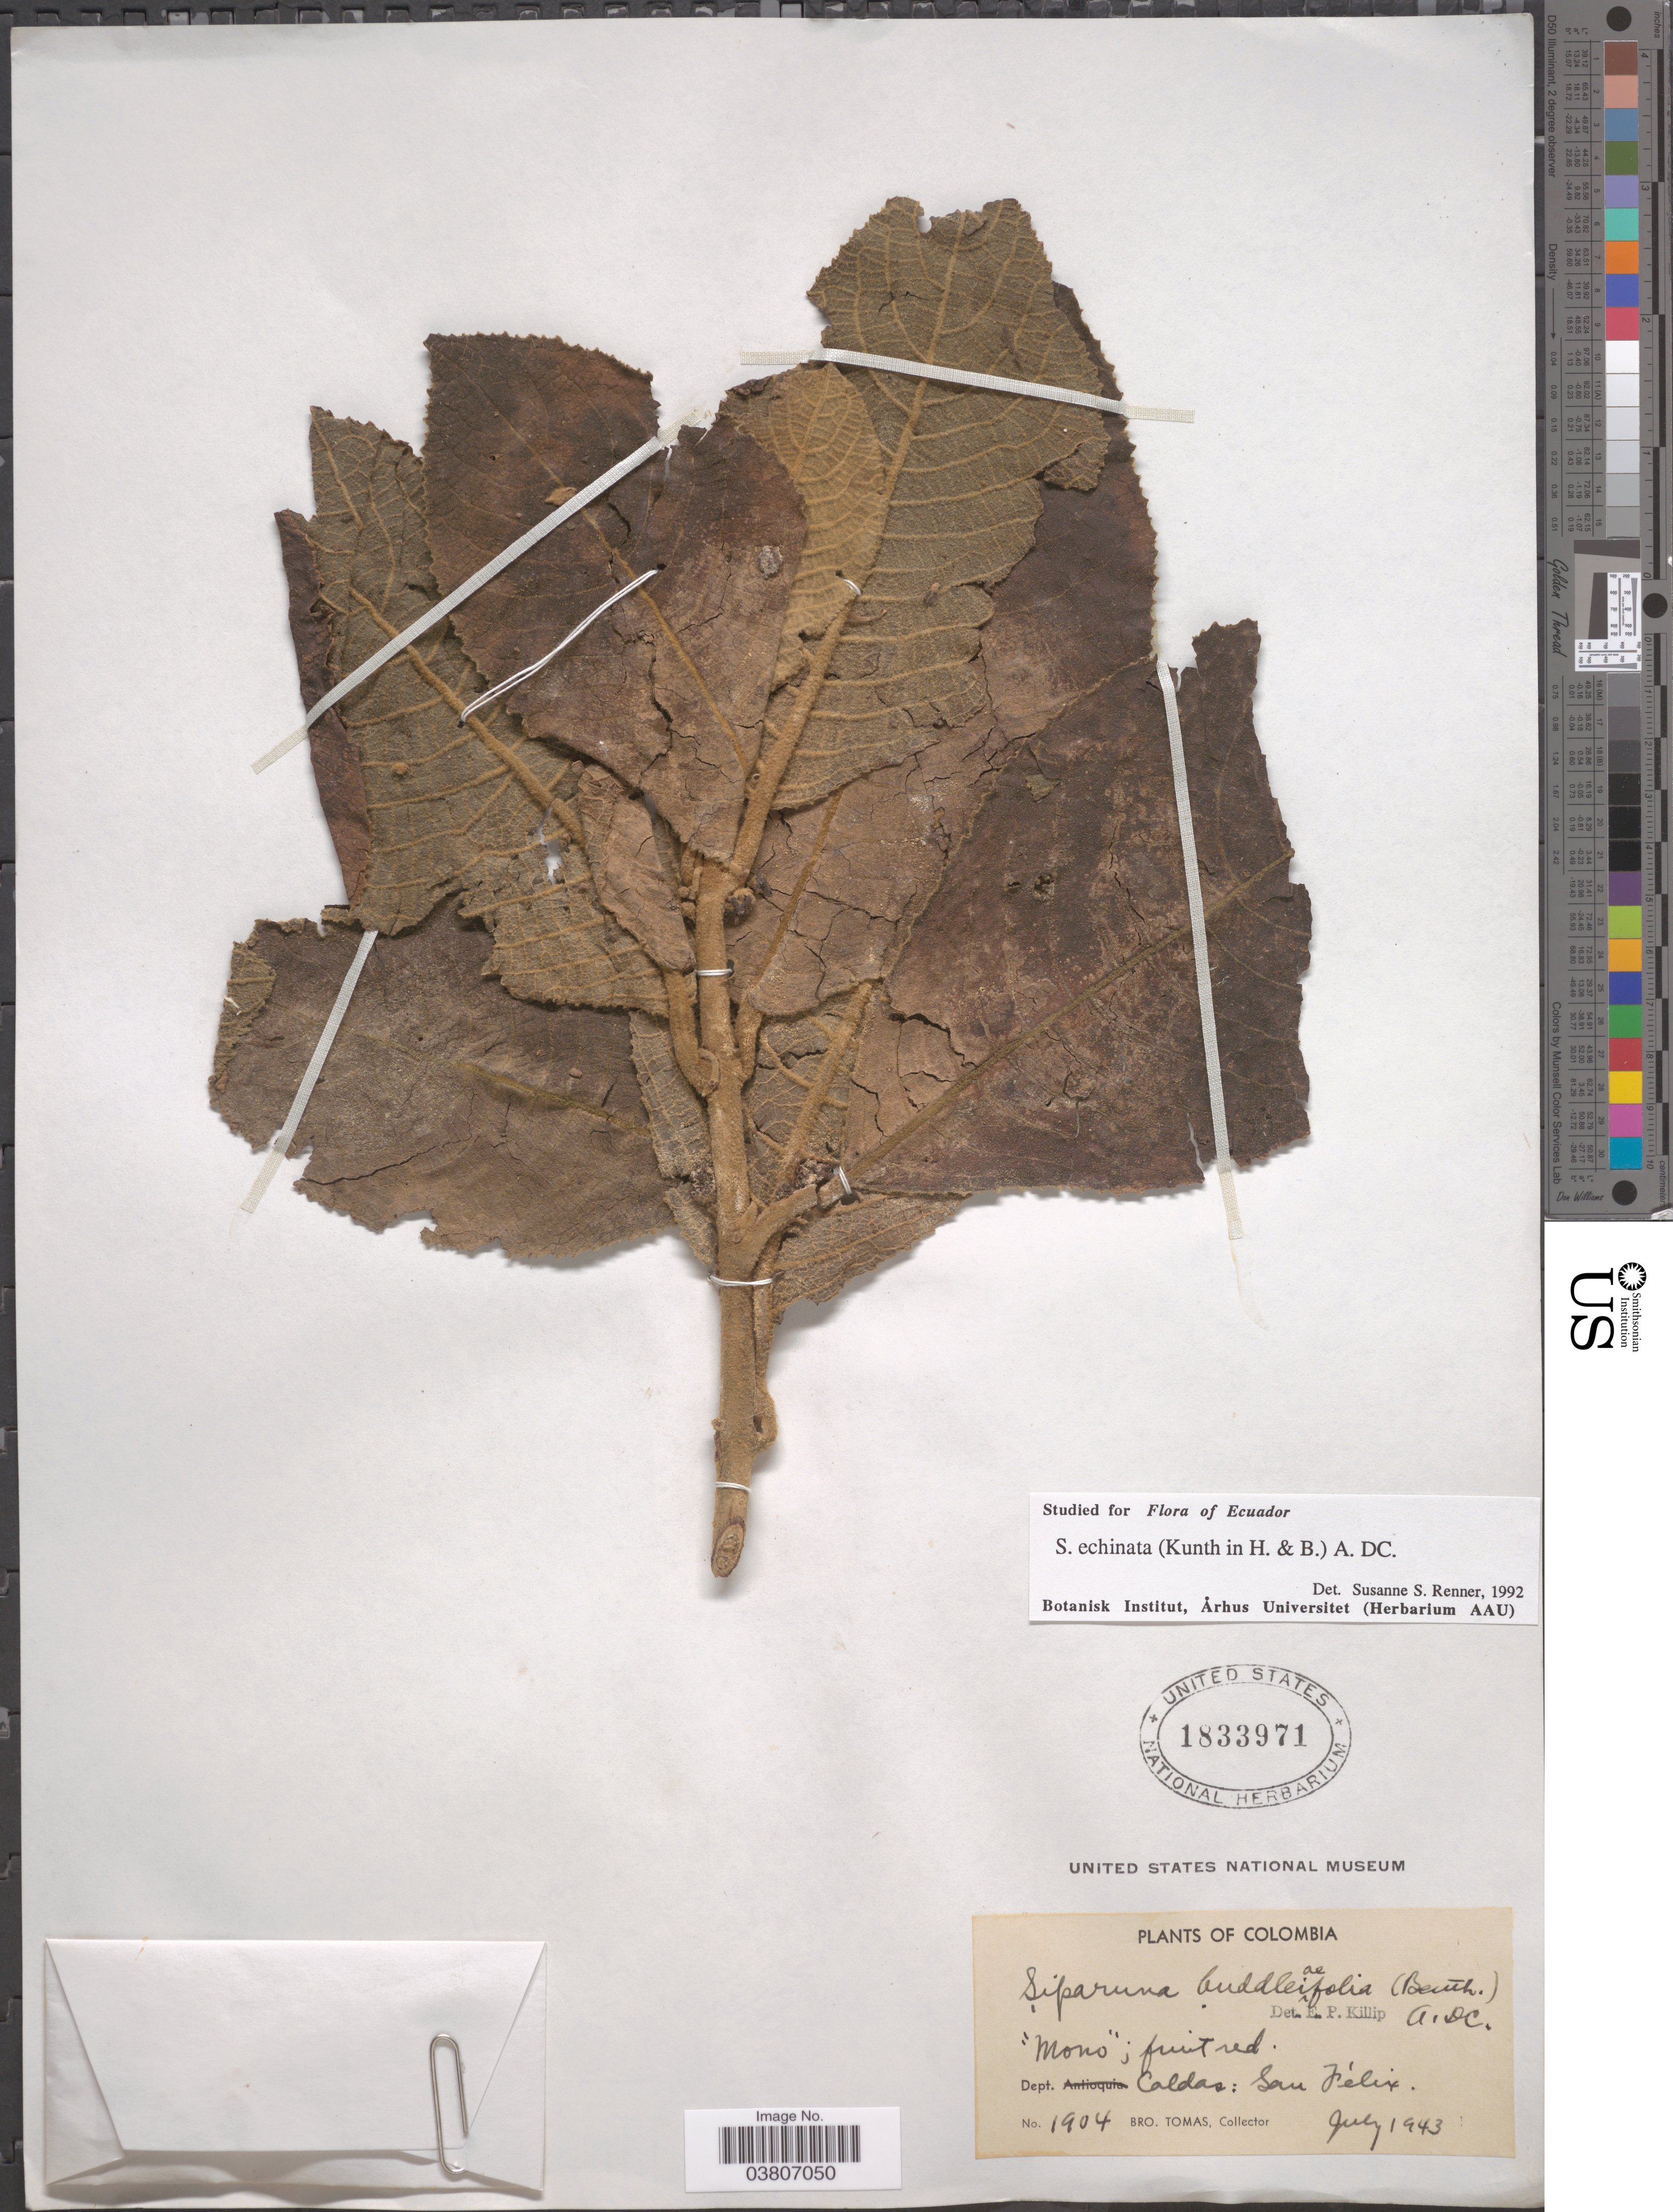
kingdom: Plantae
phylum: Tracheophyta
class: Magnoliopsida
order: Laurales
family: Siparunaceae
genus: Siparuna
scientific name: Siparuna echinata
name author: (Kunth) A. DC.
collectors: B. Tomas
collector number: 1904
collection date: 1943-07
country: Colombia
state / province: Caldas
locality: Dept. Caldas: San Félix.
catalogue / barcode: US 1833971